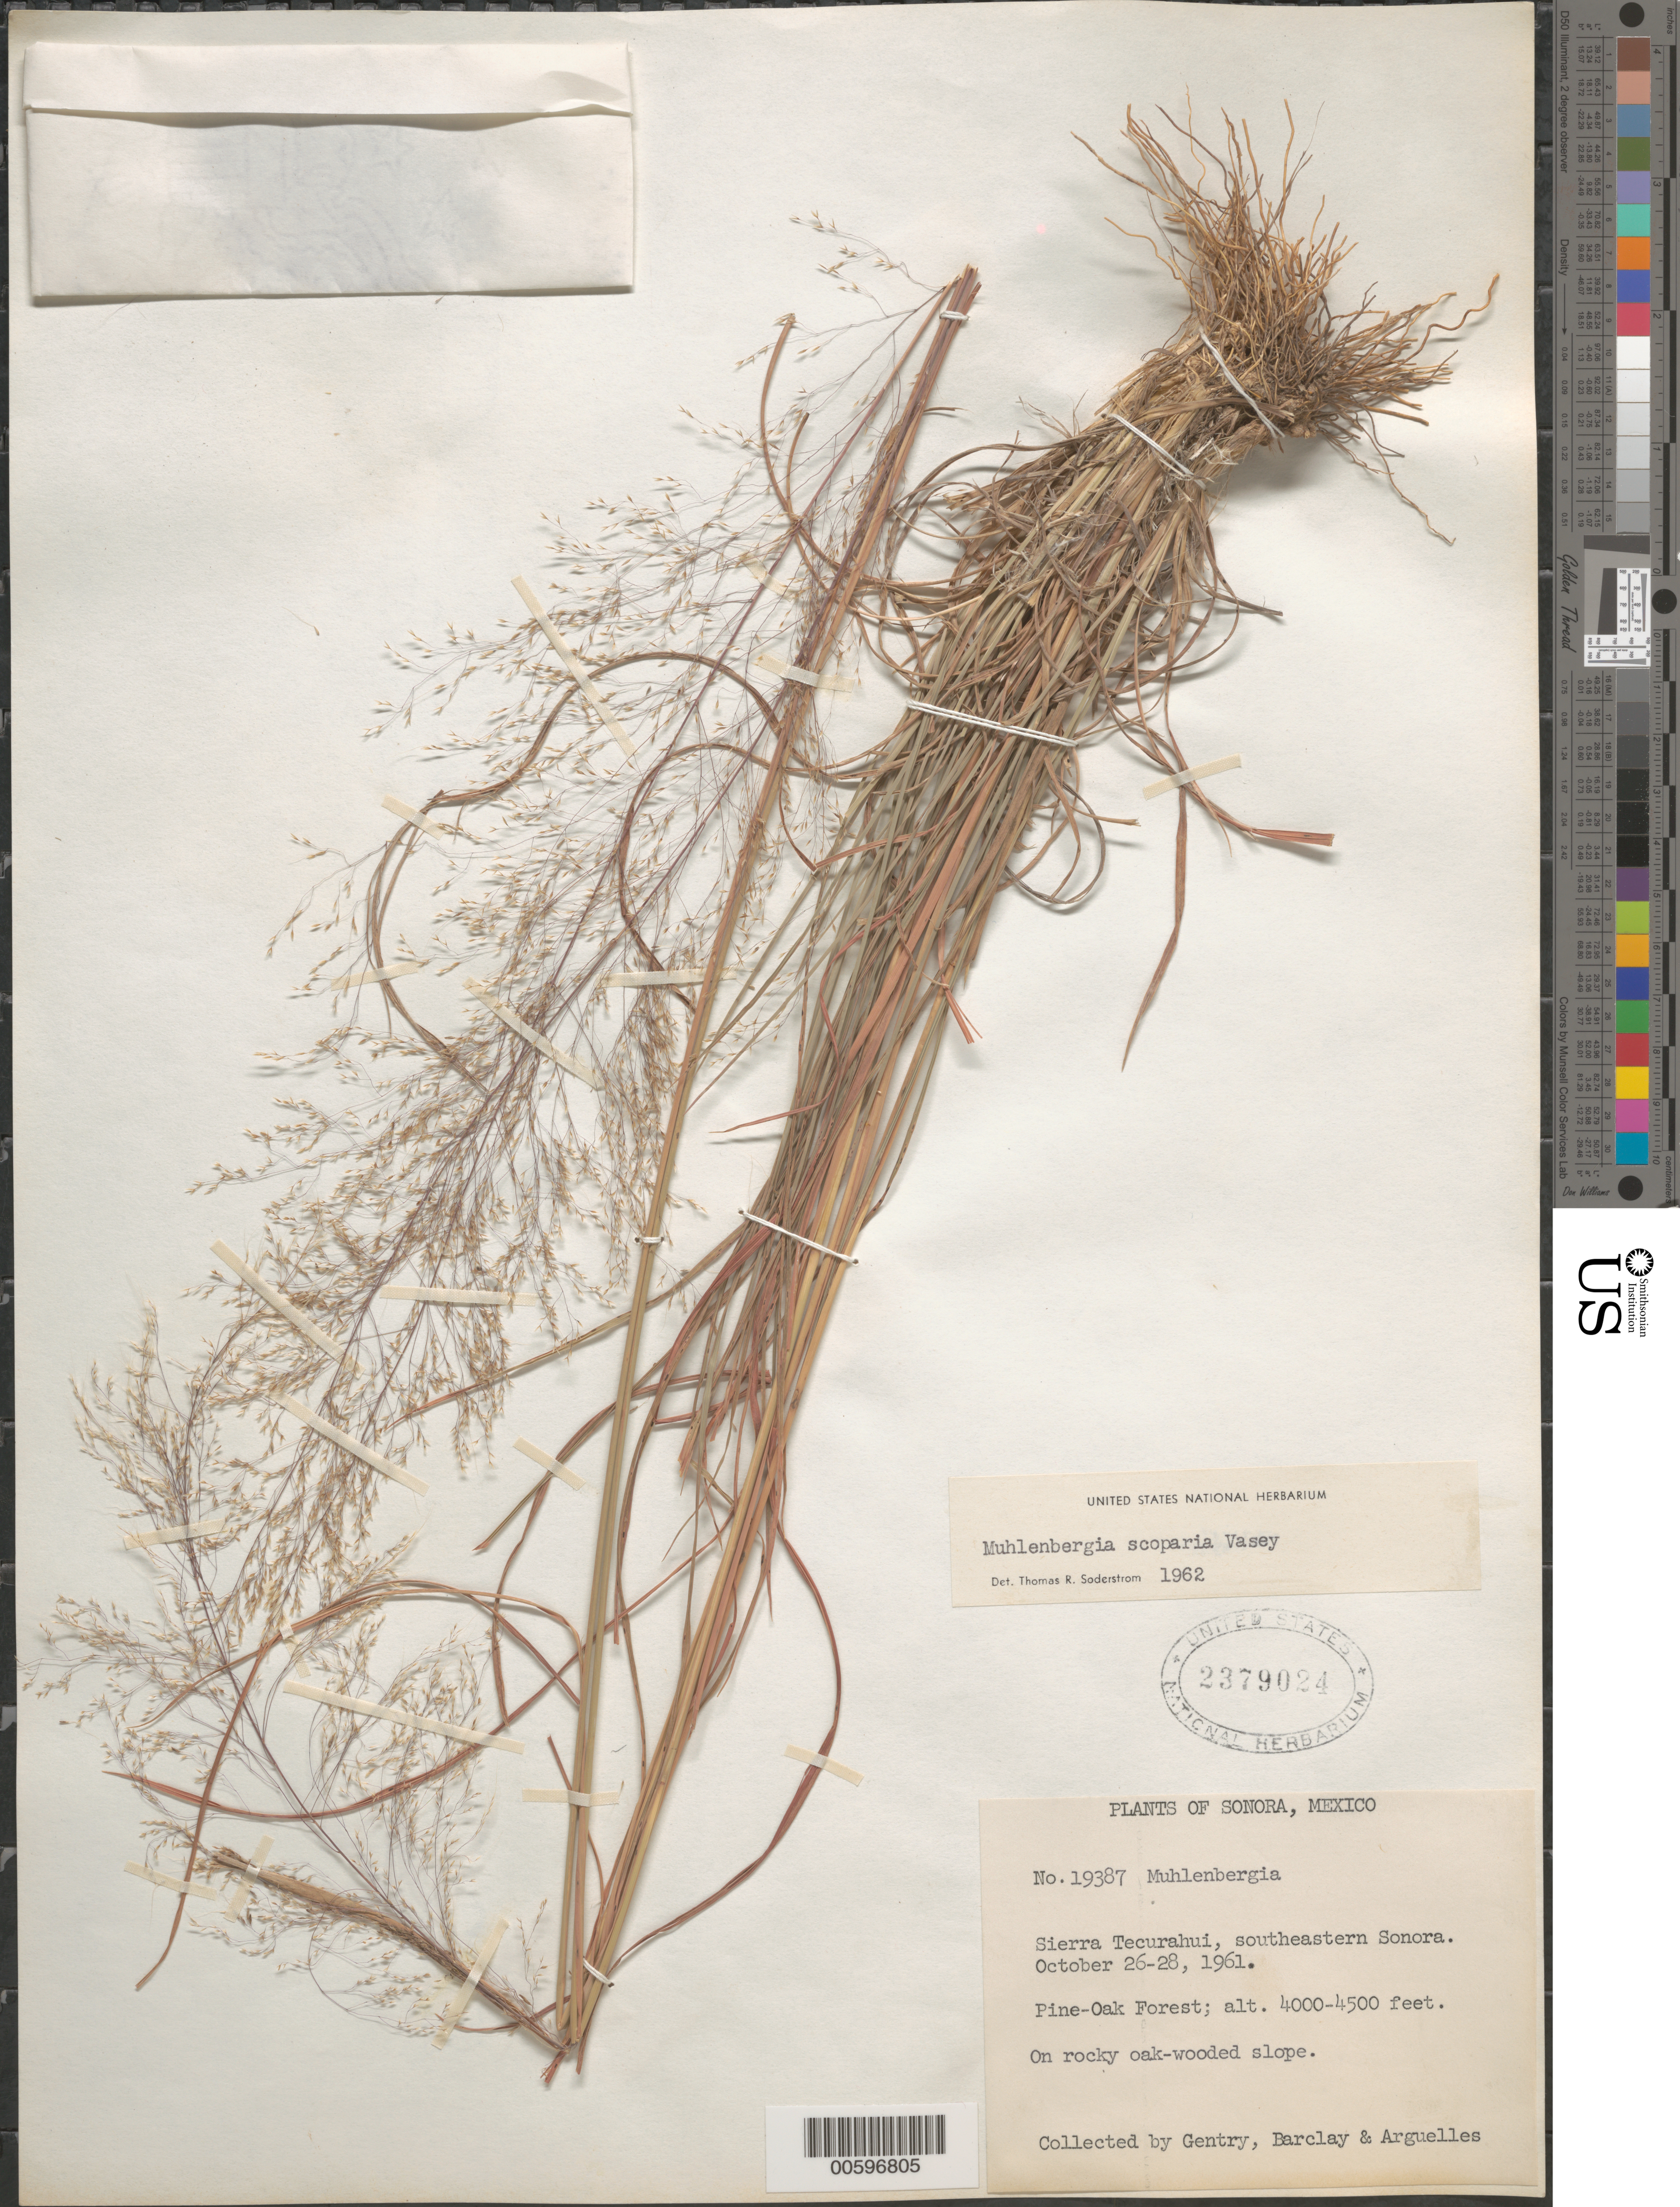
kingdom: Plantae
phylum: Tracheophyta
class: Liliopsida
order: Poales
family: Poaceae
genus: Muhlenbergia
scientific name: Muhlenbergia scoparia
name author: Vasey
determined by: Soderstrom, T. R.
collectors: Gentry, --, A. S. Barclay & J. Arguelles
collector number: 19387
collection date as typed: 26 Oct 1961 to 28 Oct 1961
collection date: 1961-10-26/1961-10-28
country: Mexico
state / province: Sonora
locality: Sierra Tecurahui, southeastern Sonora.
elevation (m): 1219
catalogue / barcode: US 2379024